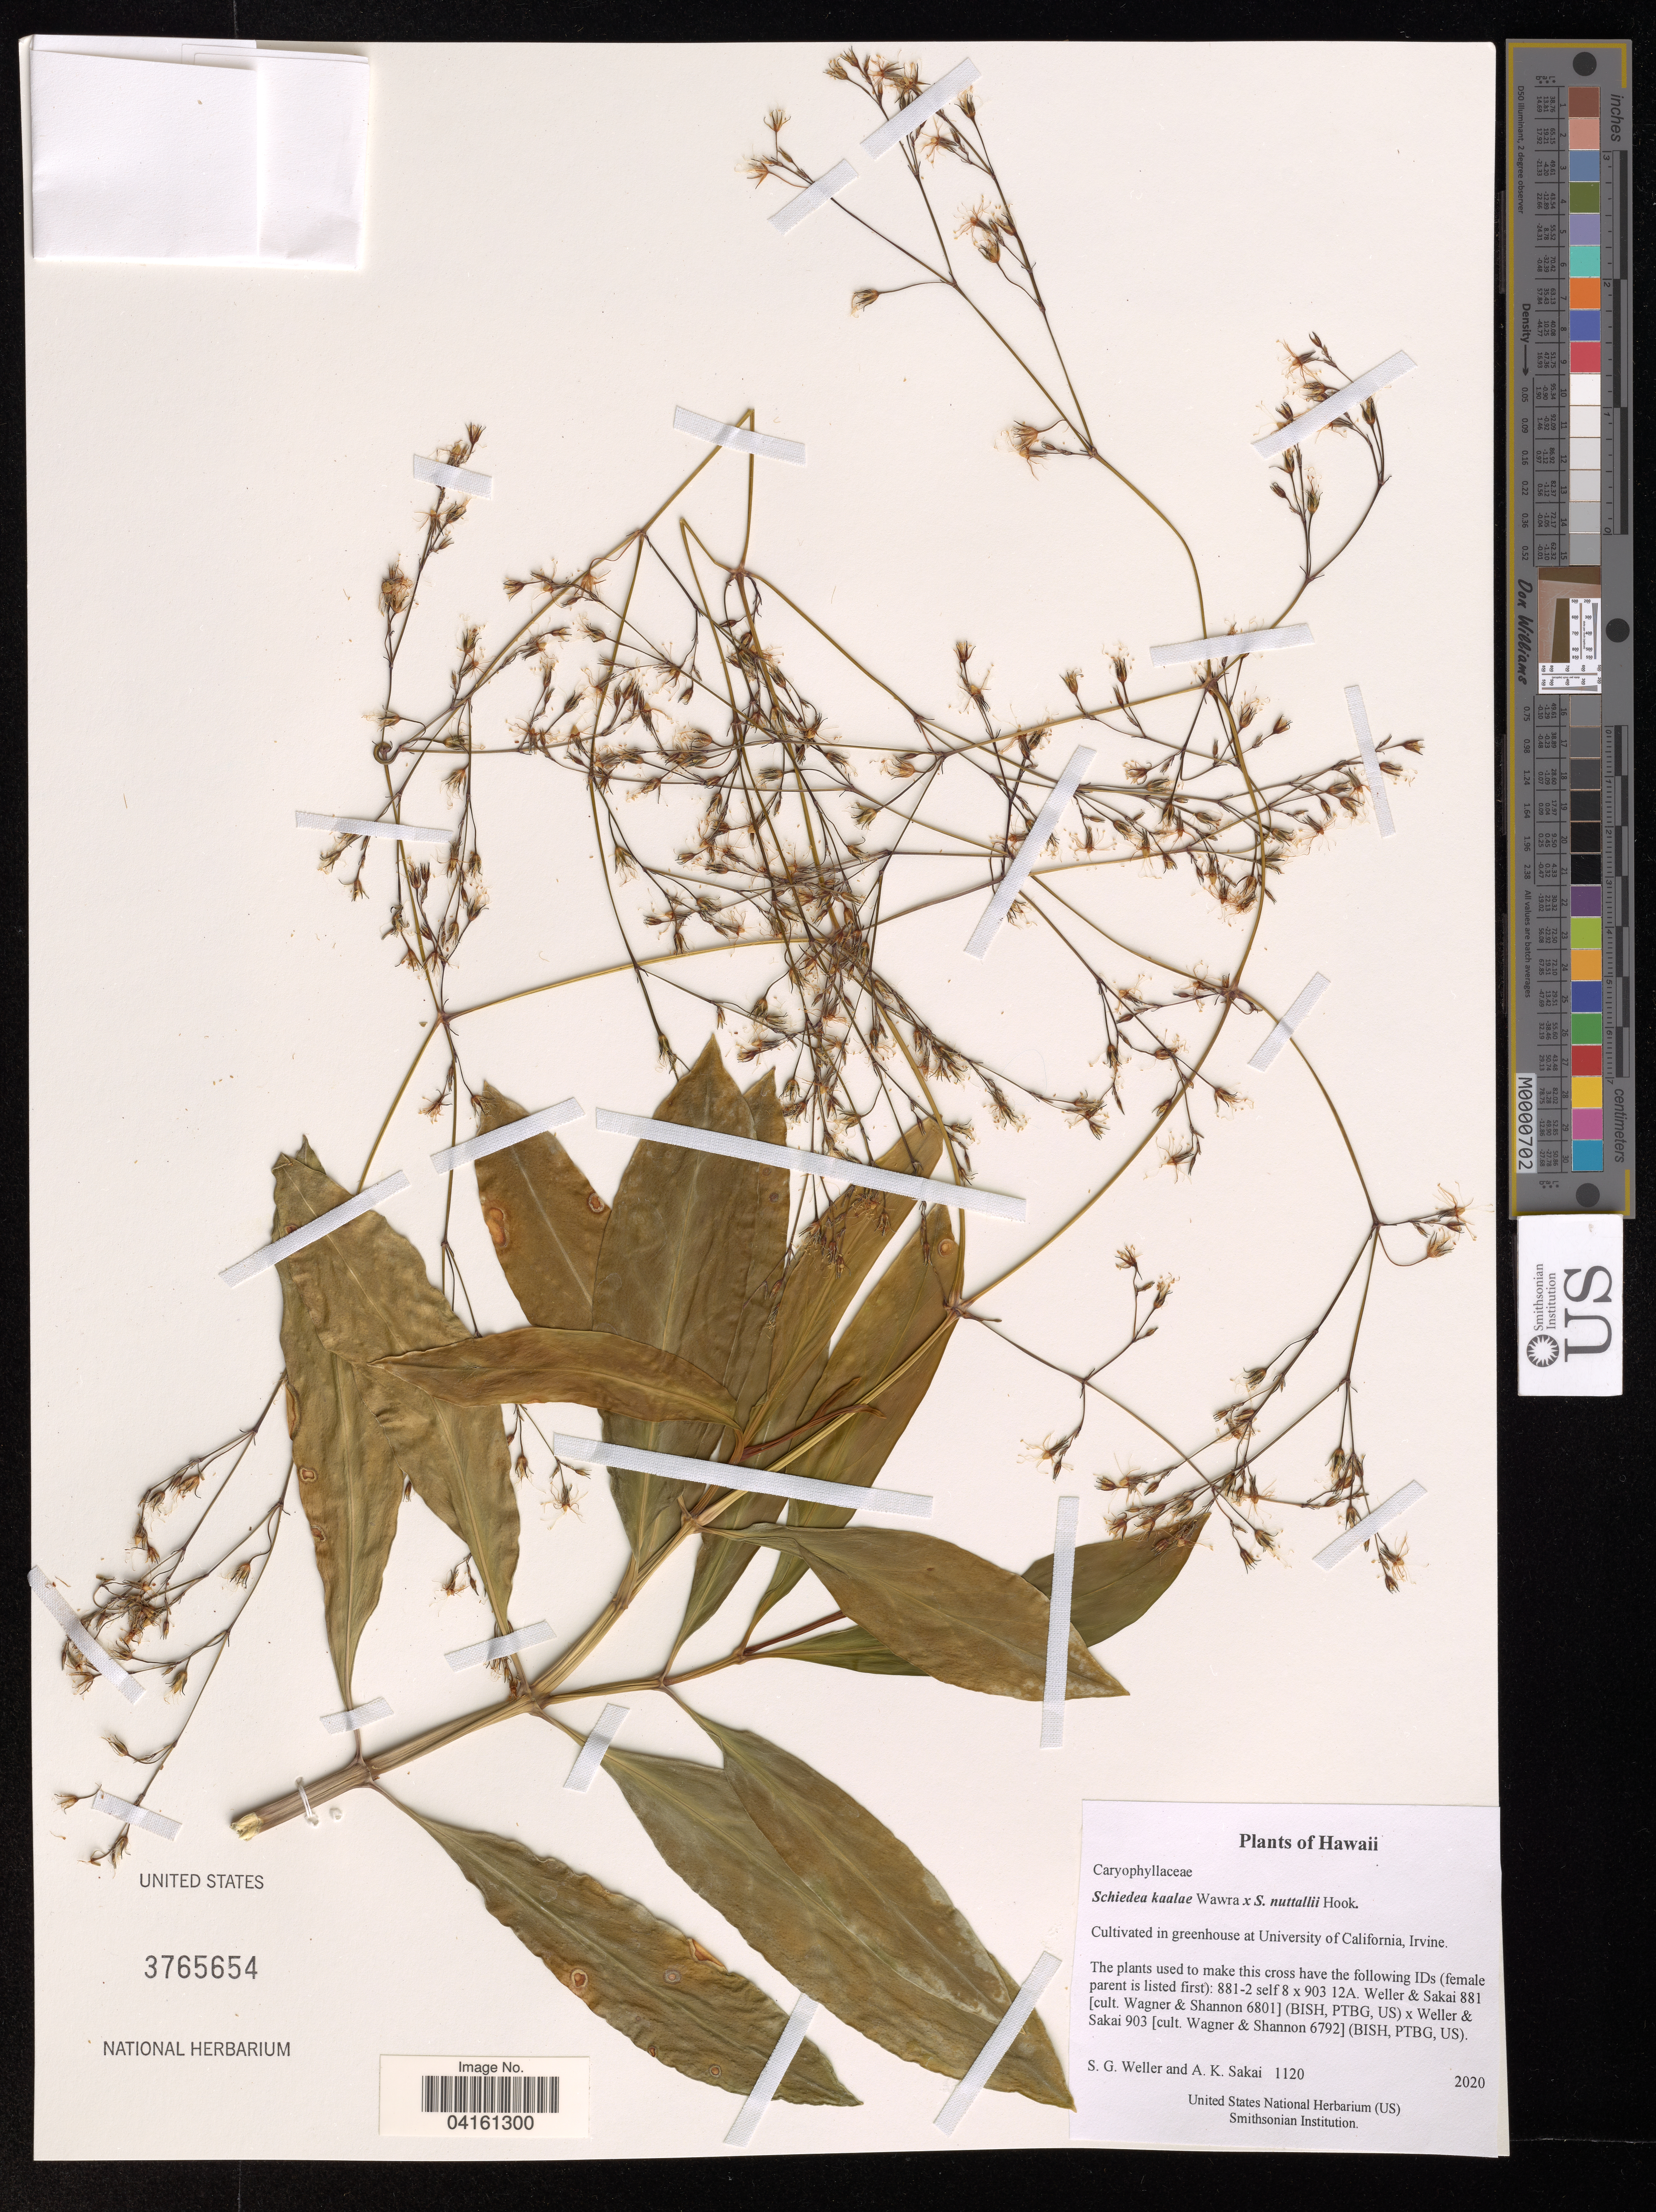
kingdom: Plantae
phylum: Tracheophyta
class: Magnoliopsida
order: Caryophyllales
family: Caryophyllaceae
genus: Schiedea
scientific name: Schiedea kaalae x S. nuttallii Hook.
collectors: S. G. Weller & A. Sakai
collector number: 1120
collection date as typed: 2020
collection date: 2020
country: United States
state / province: California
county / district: Orange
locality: Cultivated in greenhouse at University of California, Irvine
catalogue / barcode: US 3765654